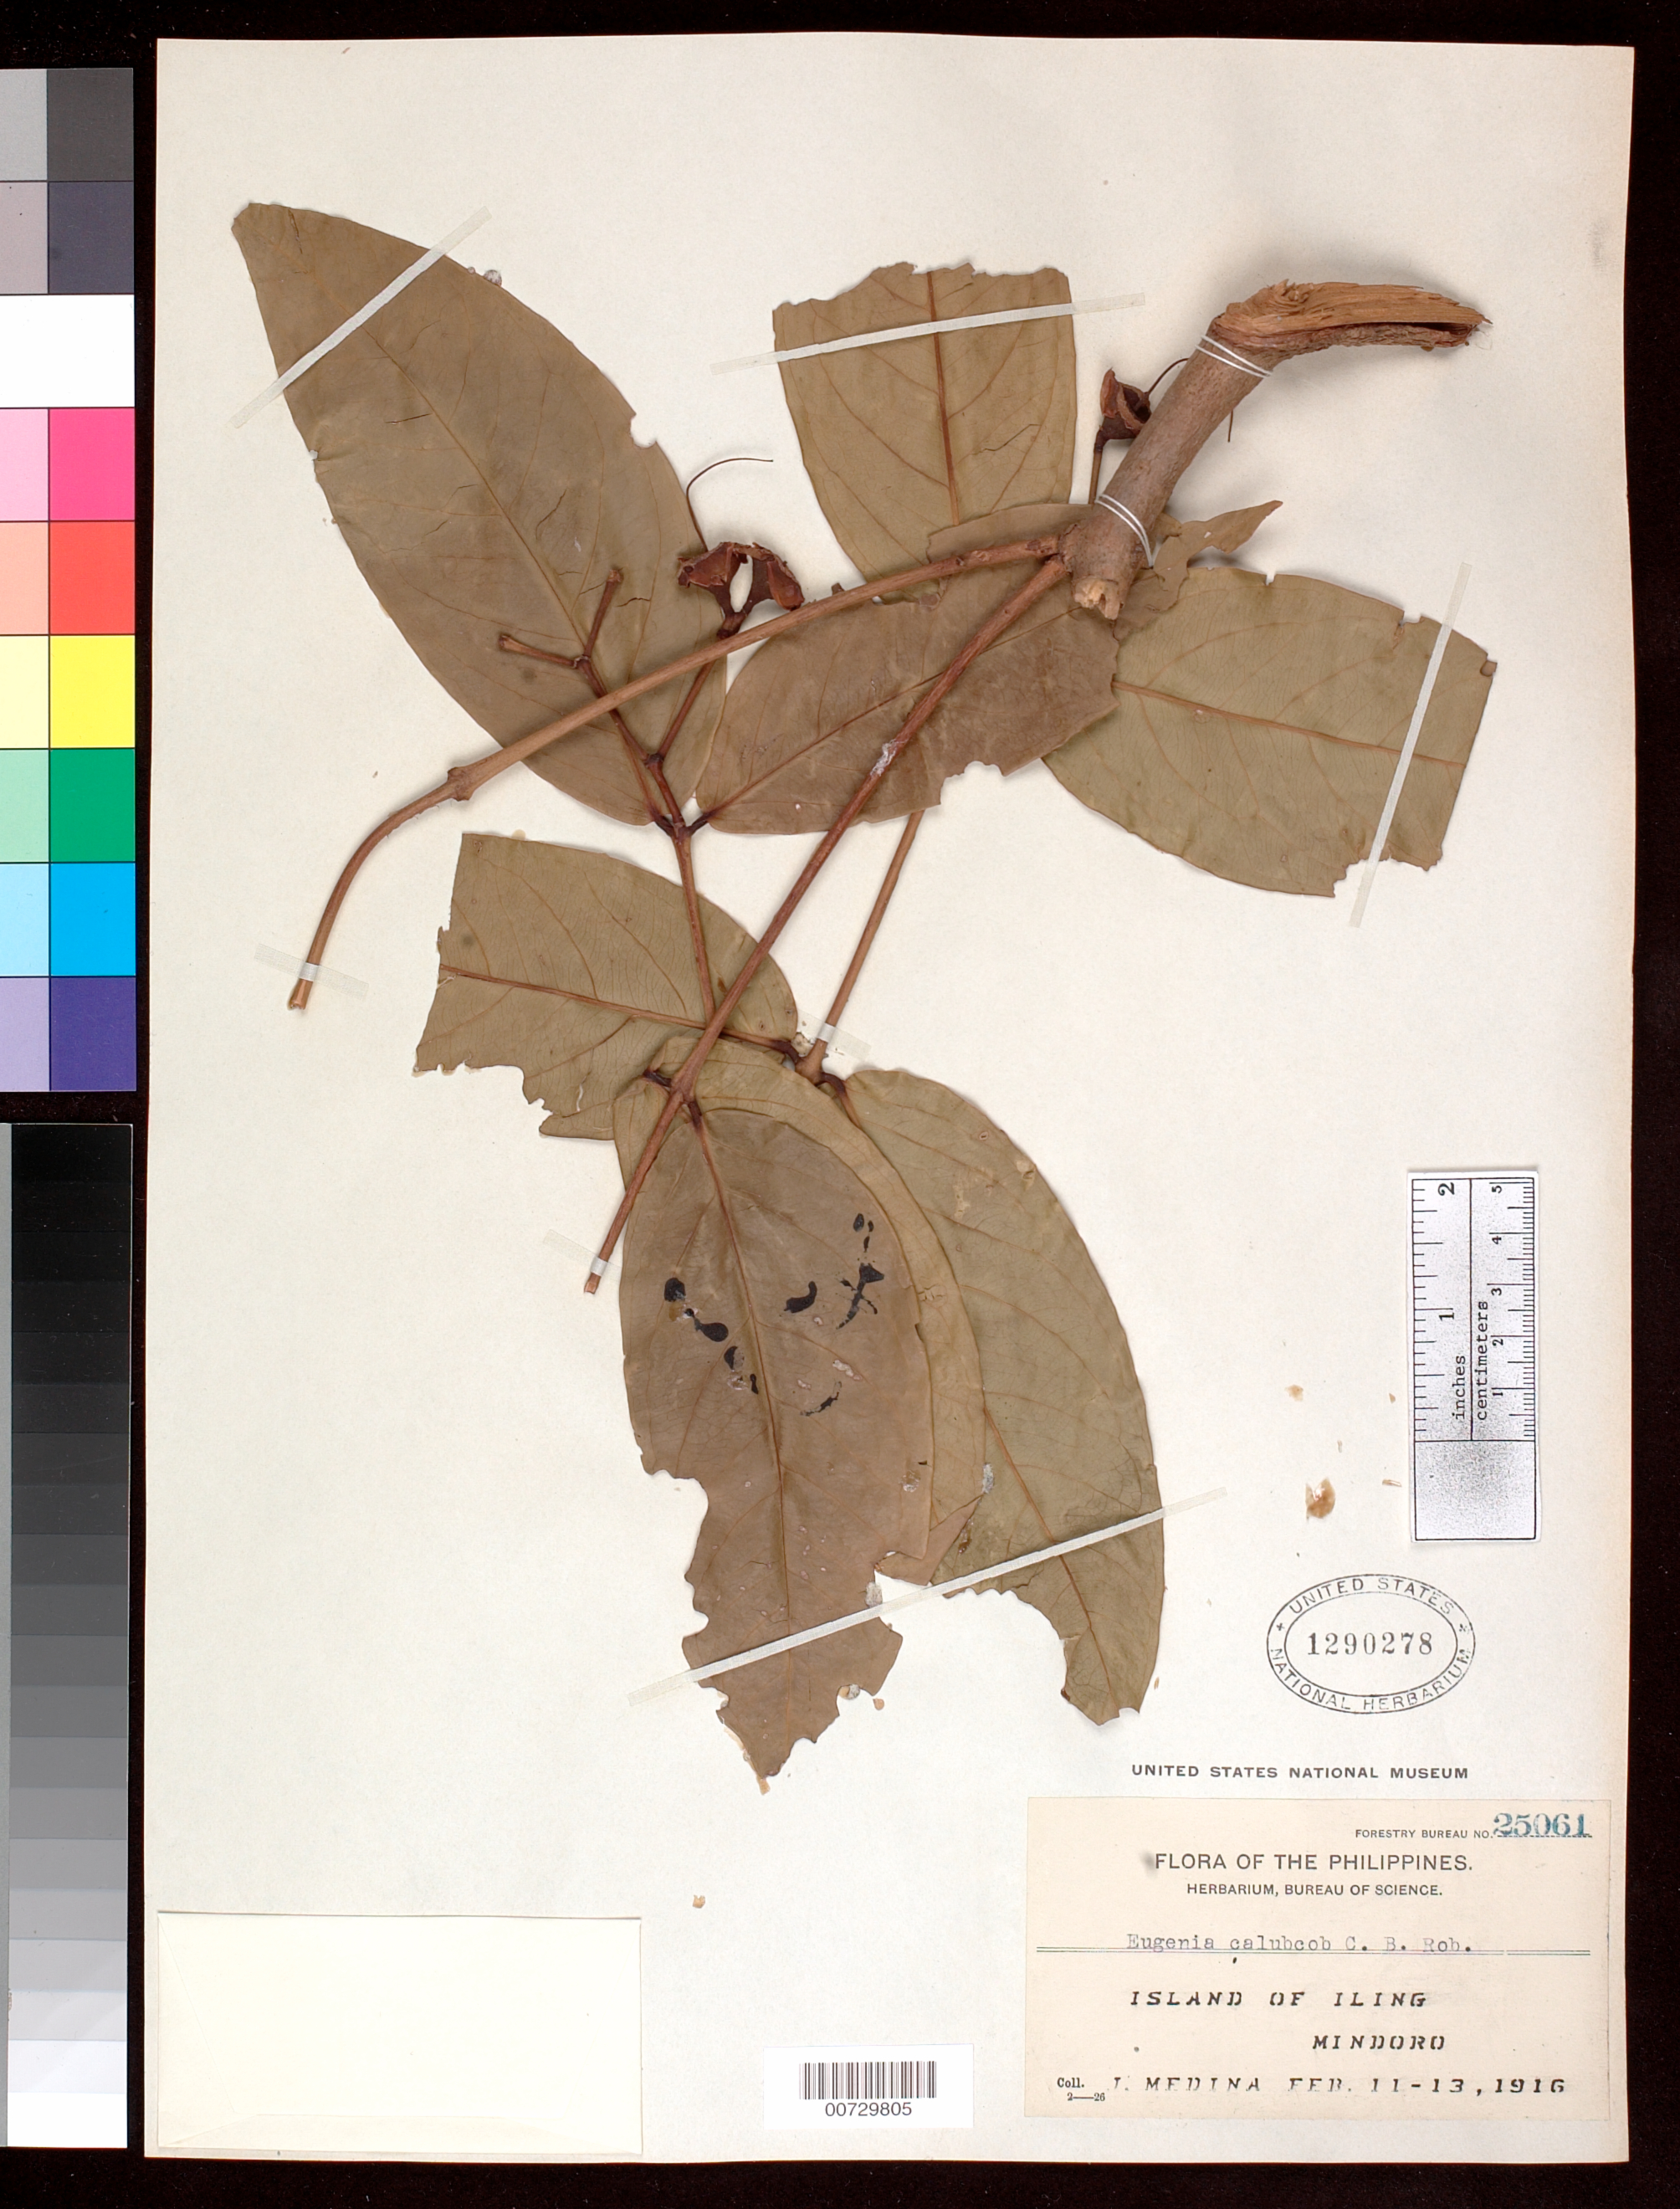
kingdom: Plantae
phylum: Tracheophyta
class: Magnoliopsida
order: Myrtales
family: Myrtaceae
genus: Syzygium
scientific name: Syzygium calubcob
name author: (C.B. Rob.) Merr.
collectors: J. Medina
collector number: For.Bur. 25061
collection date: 1916-02-11/1916-02-13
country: Philippines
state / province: Mimaropa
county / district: Mindoro Occidental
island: Mindoro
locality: Island of Iling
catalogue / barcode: US 1290278